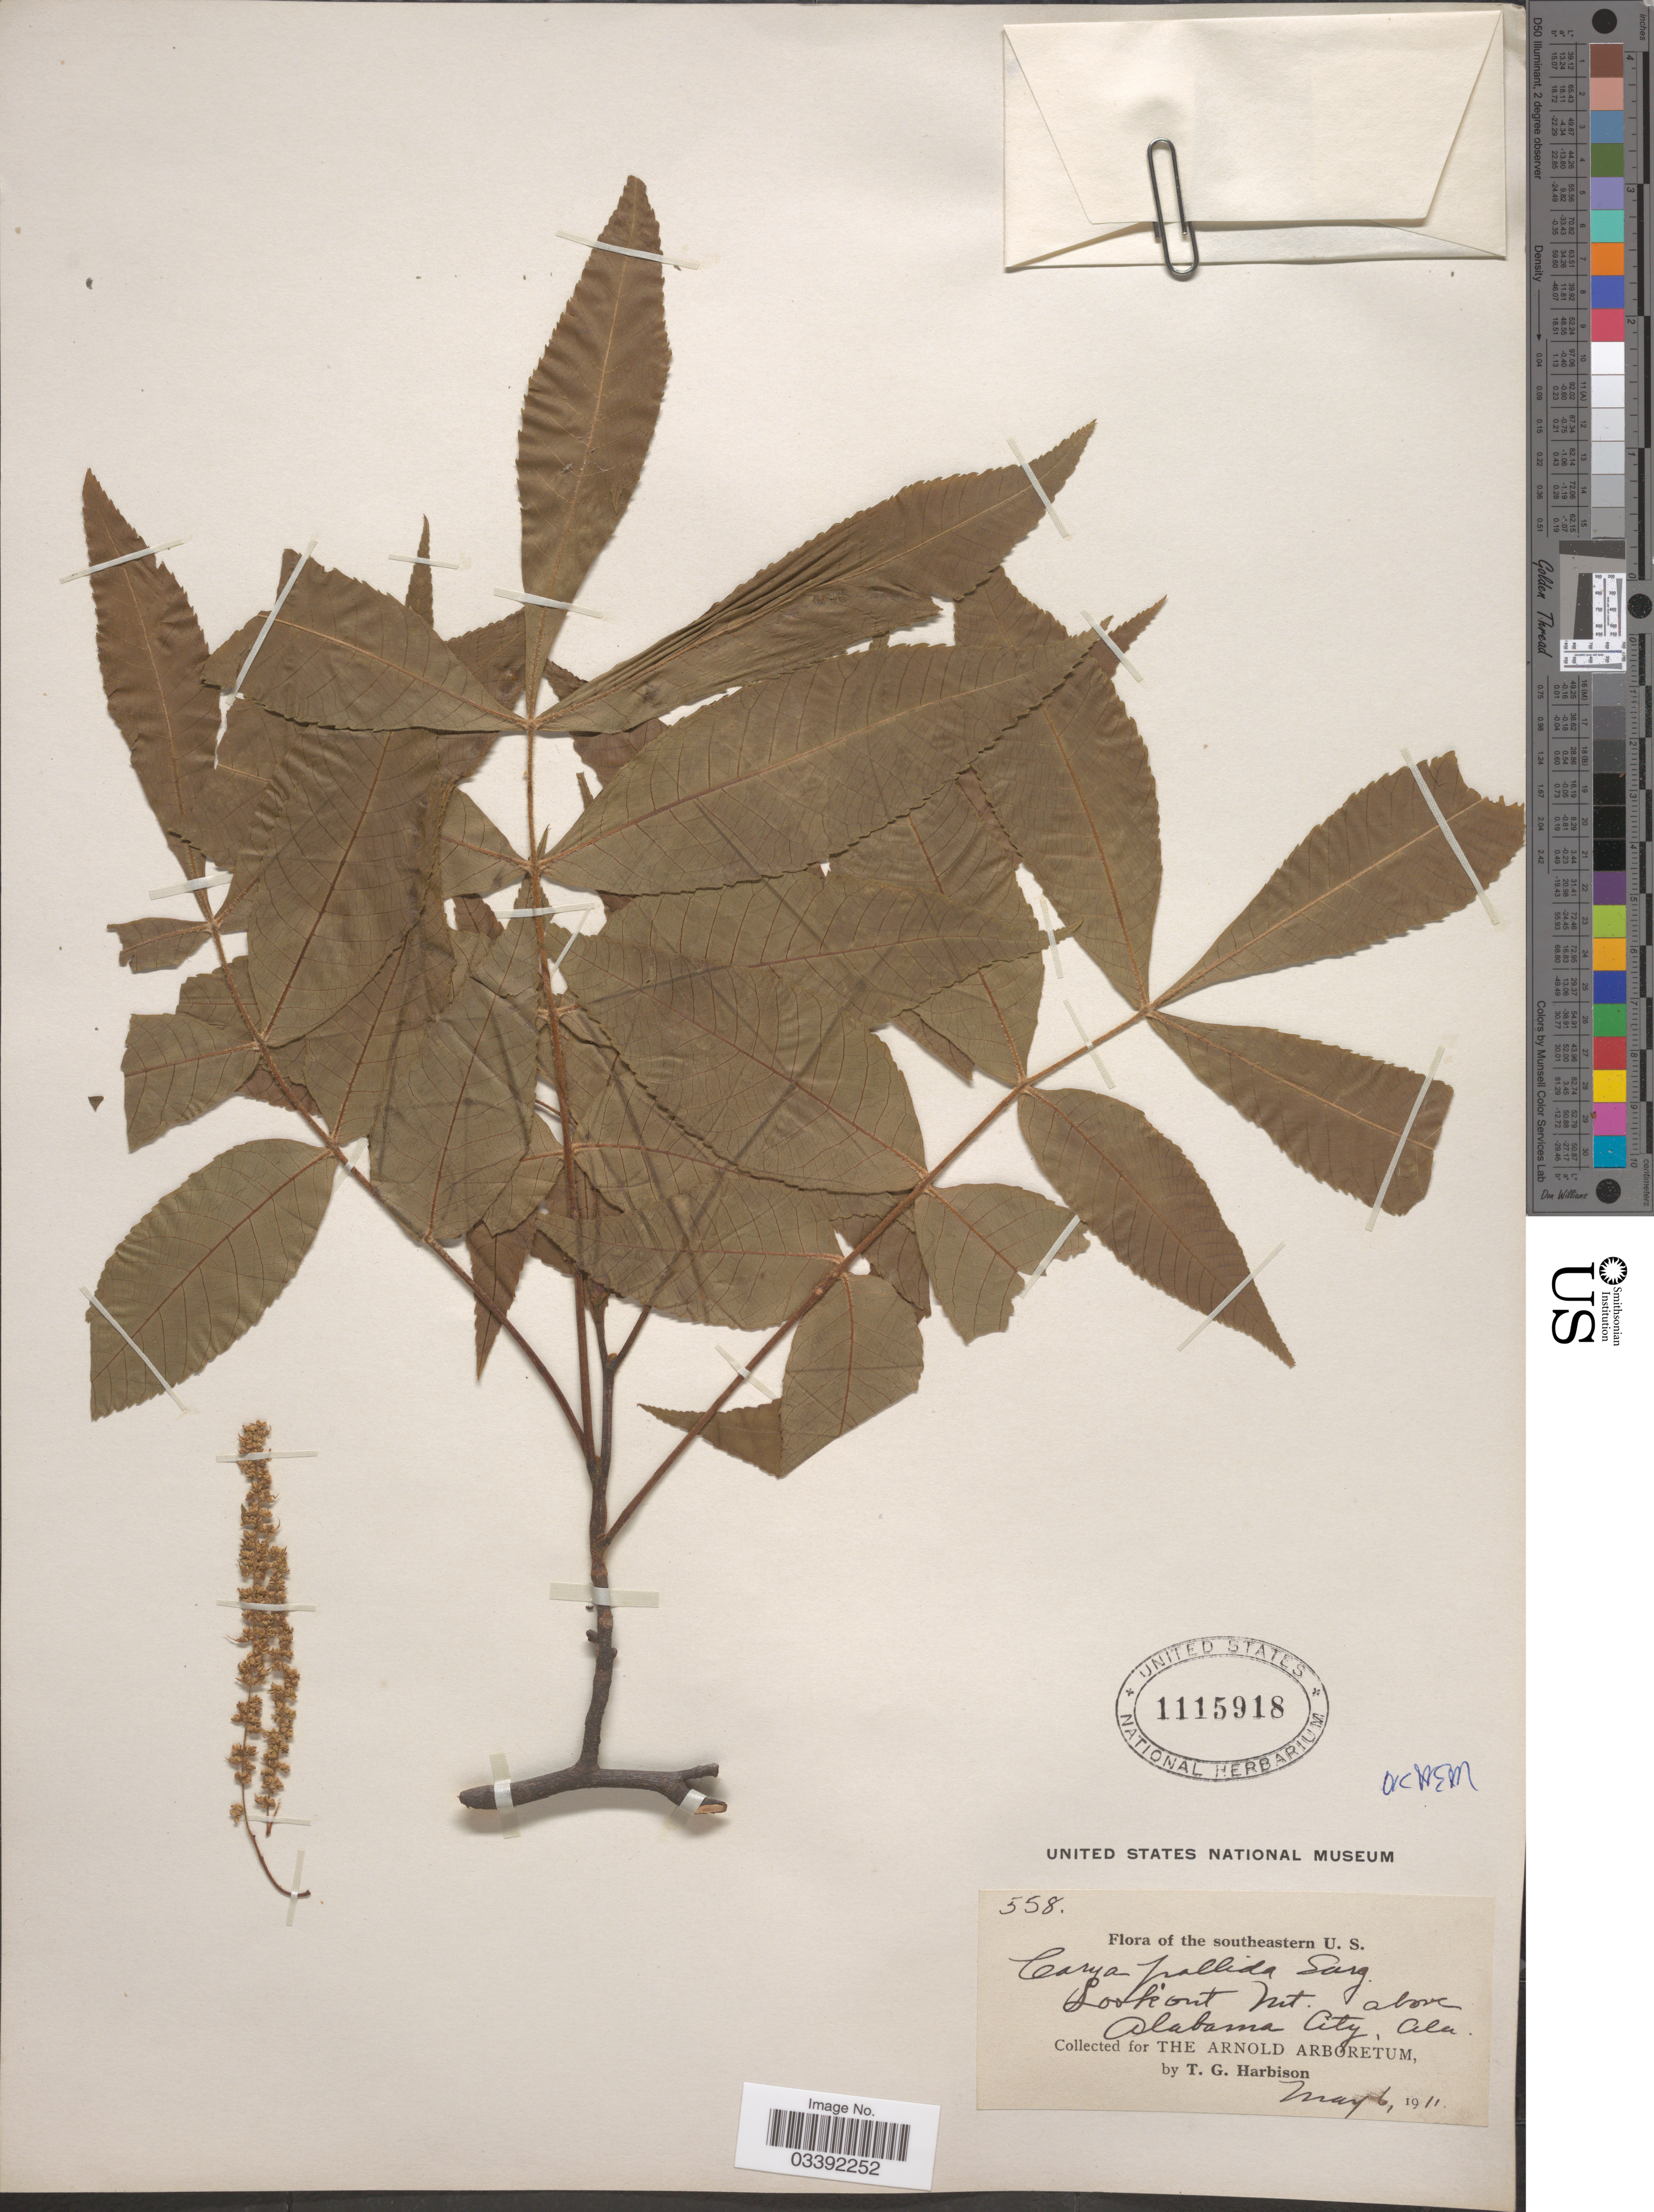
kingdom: Plantae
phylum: Tracheophyta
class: Magnoliopsida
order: Fagales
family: Juglandaceae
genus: Carya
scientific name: Carya pallida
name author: (Ashe) Engl. & Graebner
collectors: T. Harbison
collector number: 558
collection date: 1911-05-06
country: United States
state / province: Alabama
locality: Lookout Mt. above Alabama City.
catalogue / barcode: US 1115918